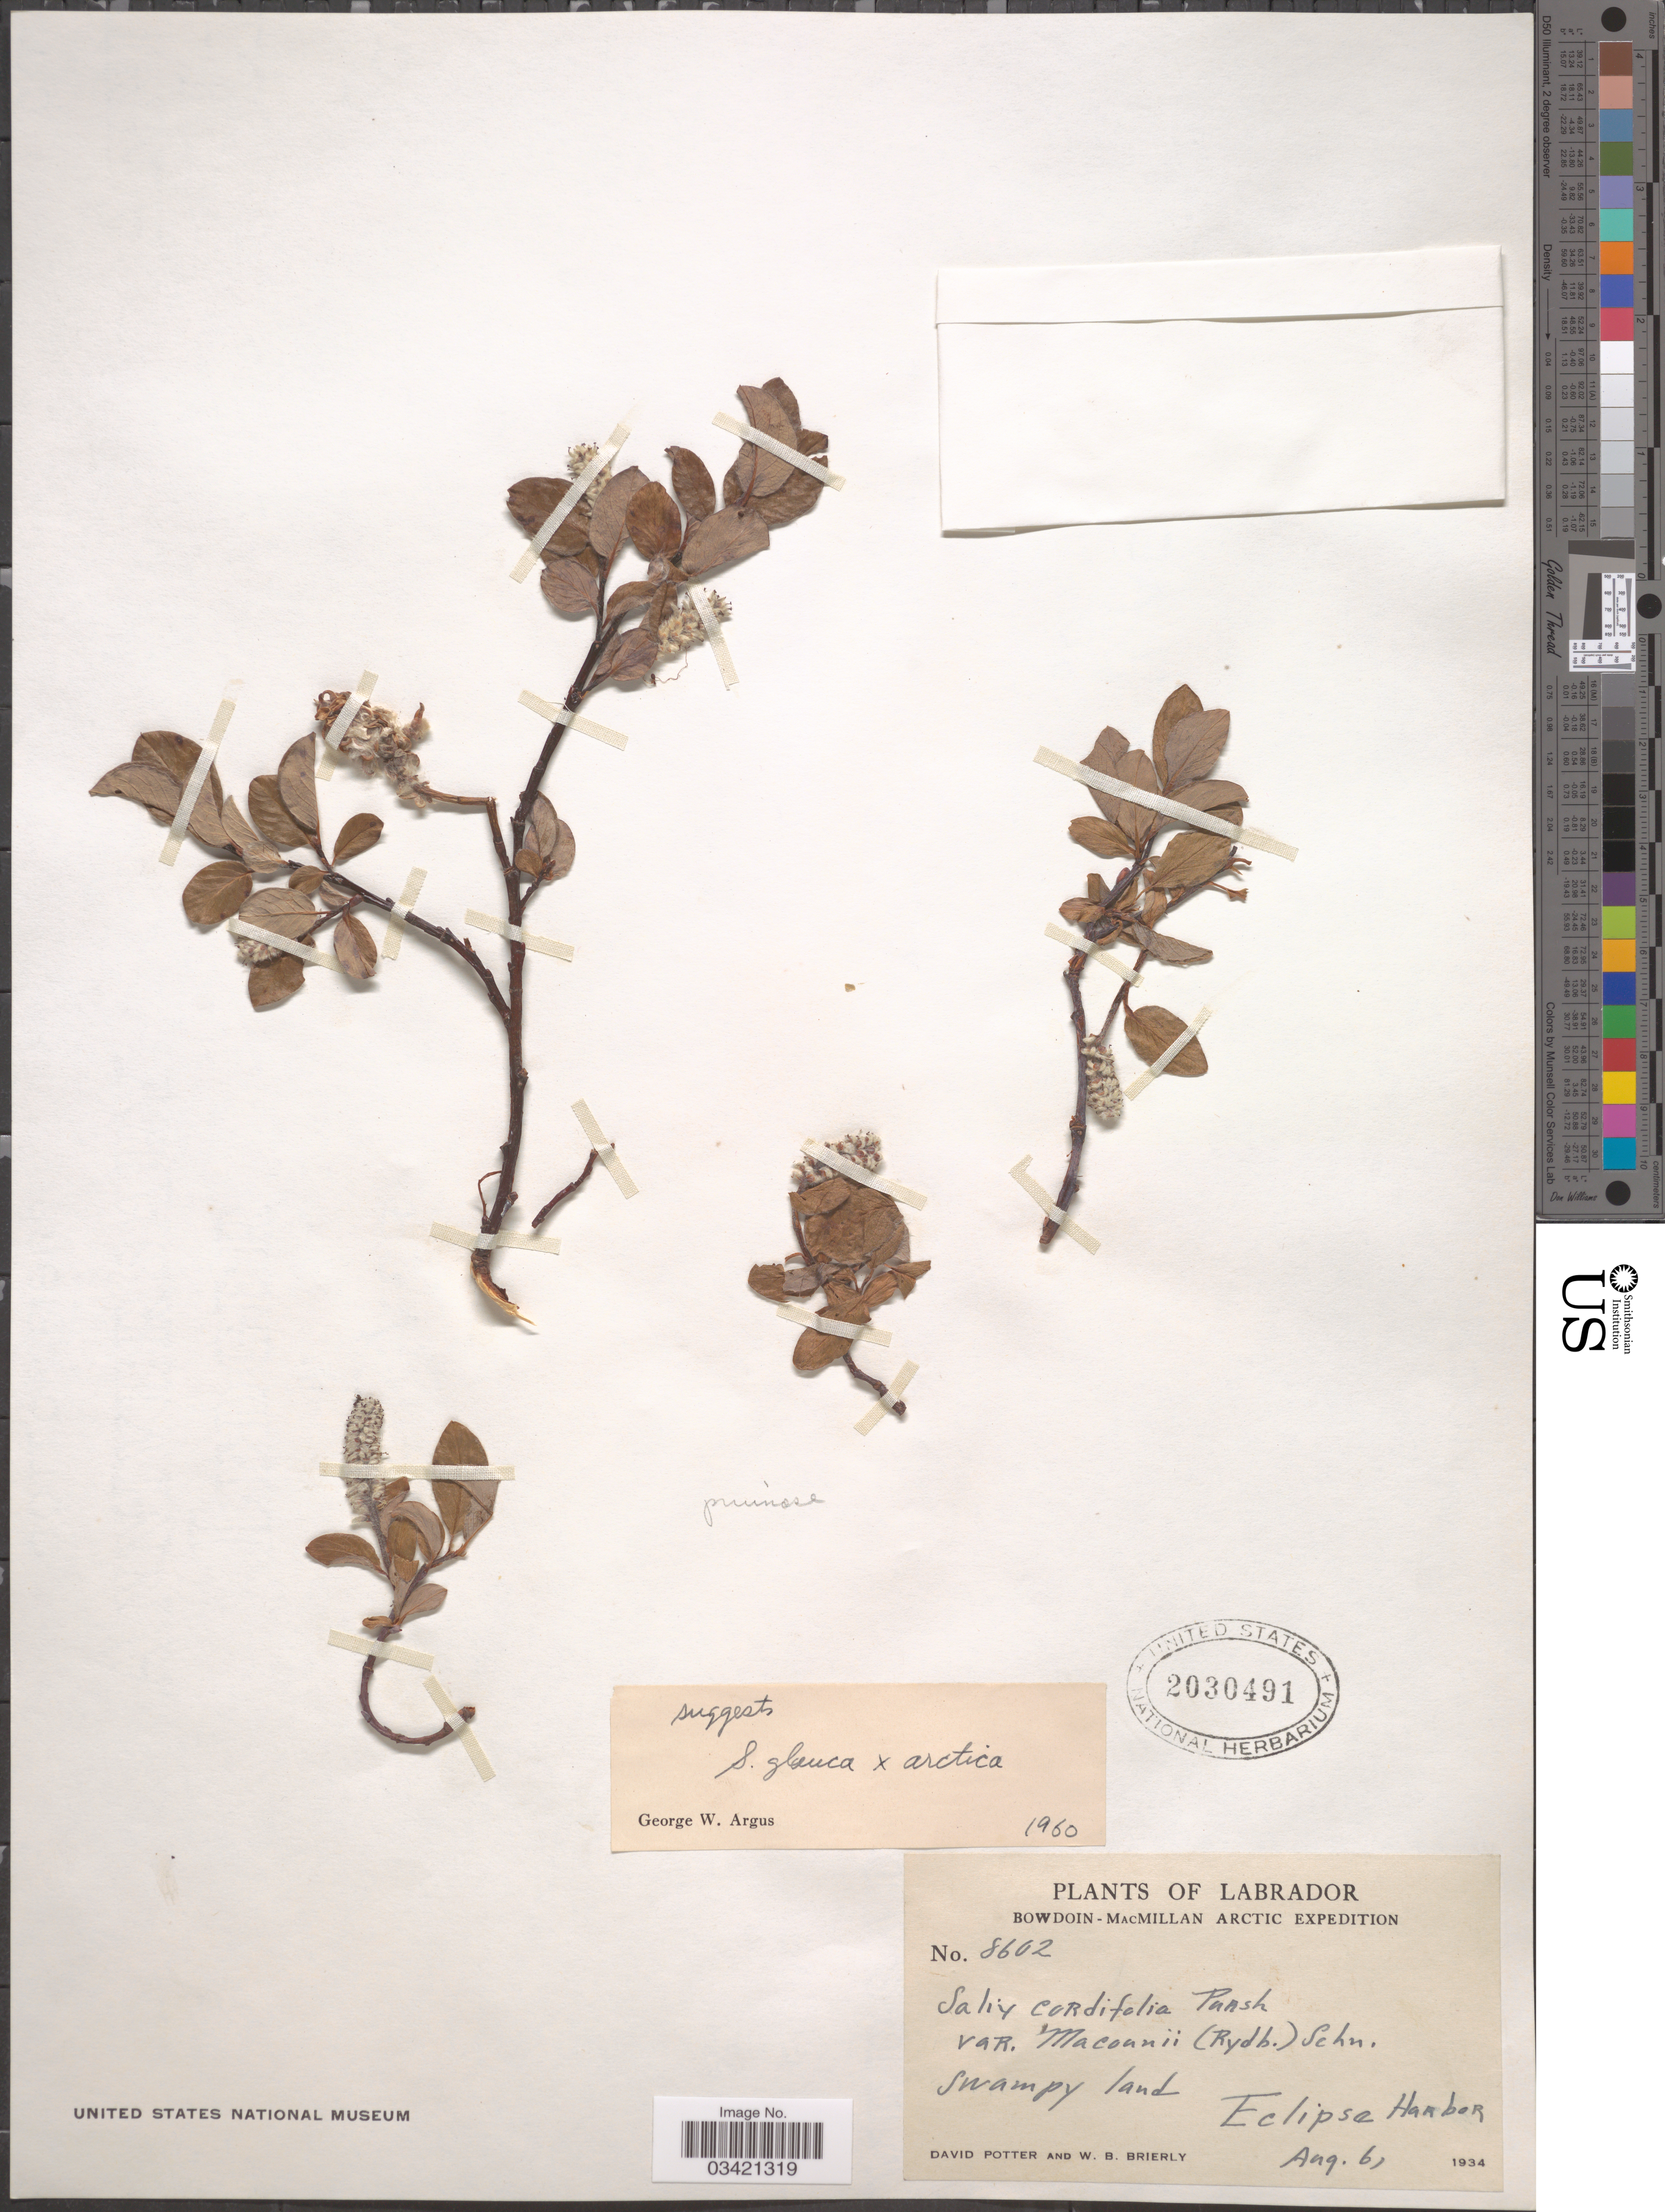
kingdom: Plantae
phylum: Tracheophyta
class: Magnoliopsida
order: Malpighiales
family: Salicaceae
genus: Salix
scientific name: Salix glauca x S. arctica Pall.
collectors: D. Potter & W. Brierly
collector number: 8602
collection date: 1934-08-06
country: Canada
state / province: Newfoundland and Labrador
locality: Labrador. Swampy land. Eclipse Harbor.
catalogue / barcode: US 2030491